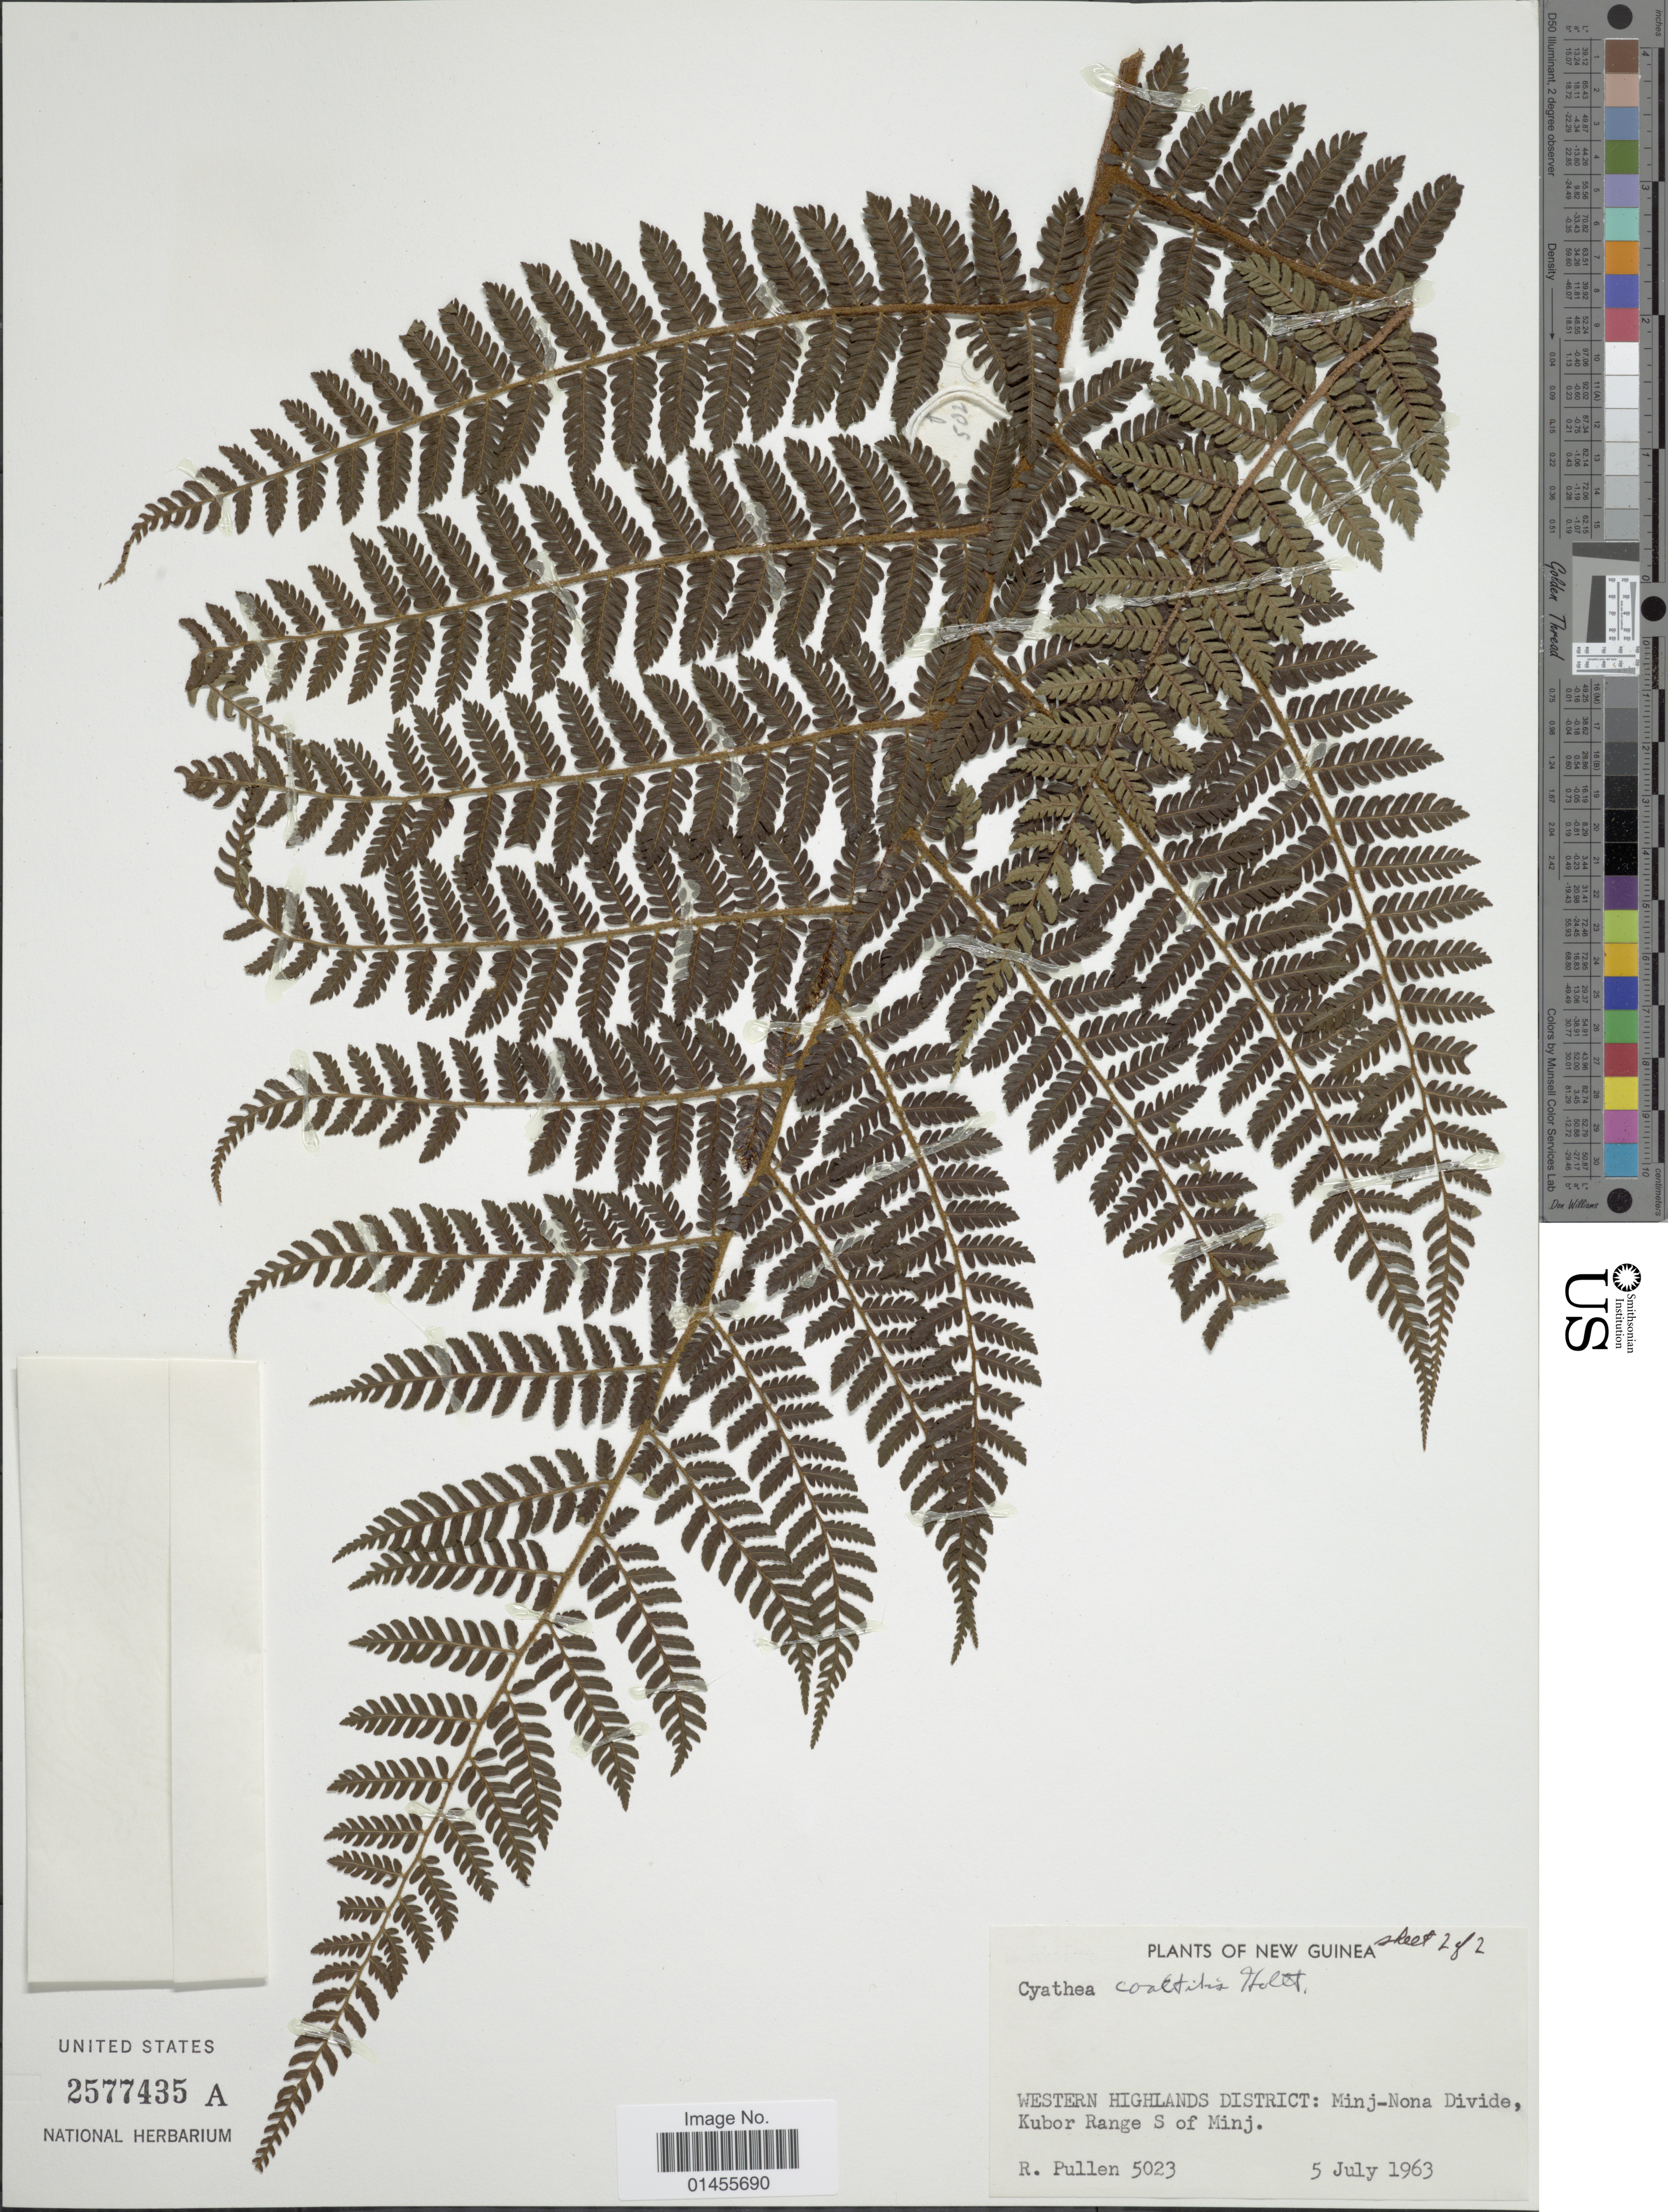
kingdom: Plantae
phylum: Tracheophyta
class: Polypodiopsida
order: Cyatheales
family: Cyatheaceae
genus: Alsophila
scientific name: Alsophila sp.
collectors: R. Pullen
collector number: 5023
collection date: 1963-07-05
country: Papua New Guinea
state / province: Western Highlands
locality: New Guinea. Western Highlands District: Minj-Nona Divide Kubor Range S of Minj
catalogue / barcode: US 2577435A